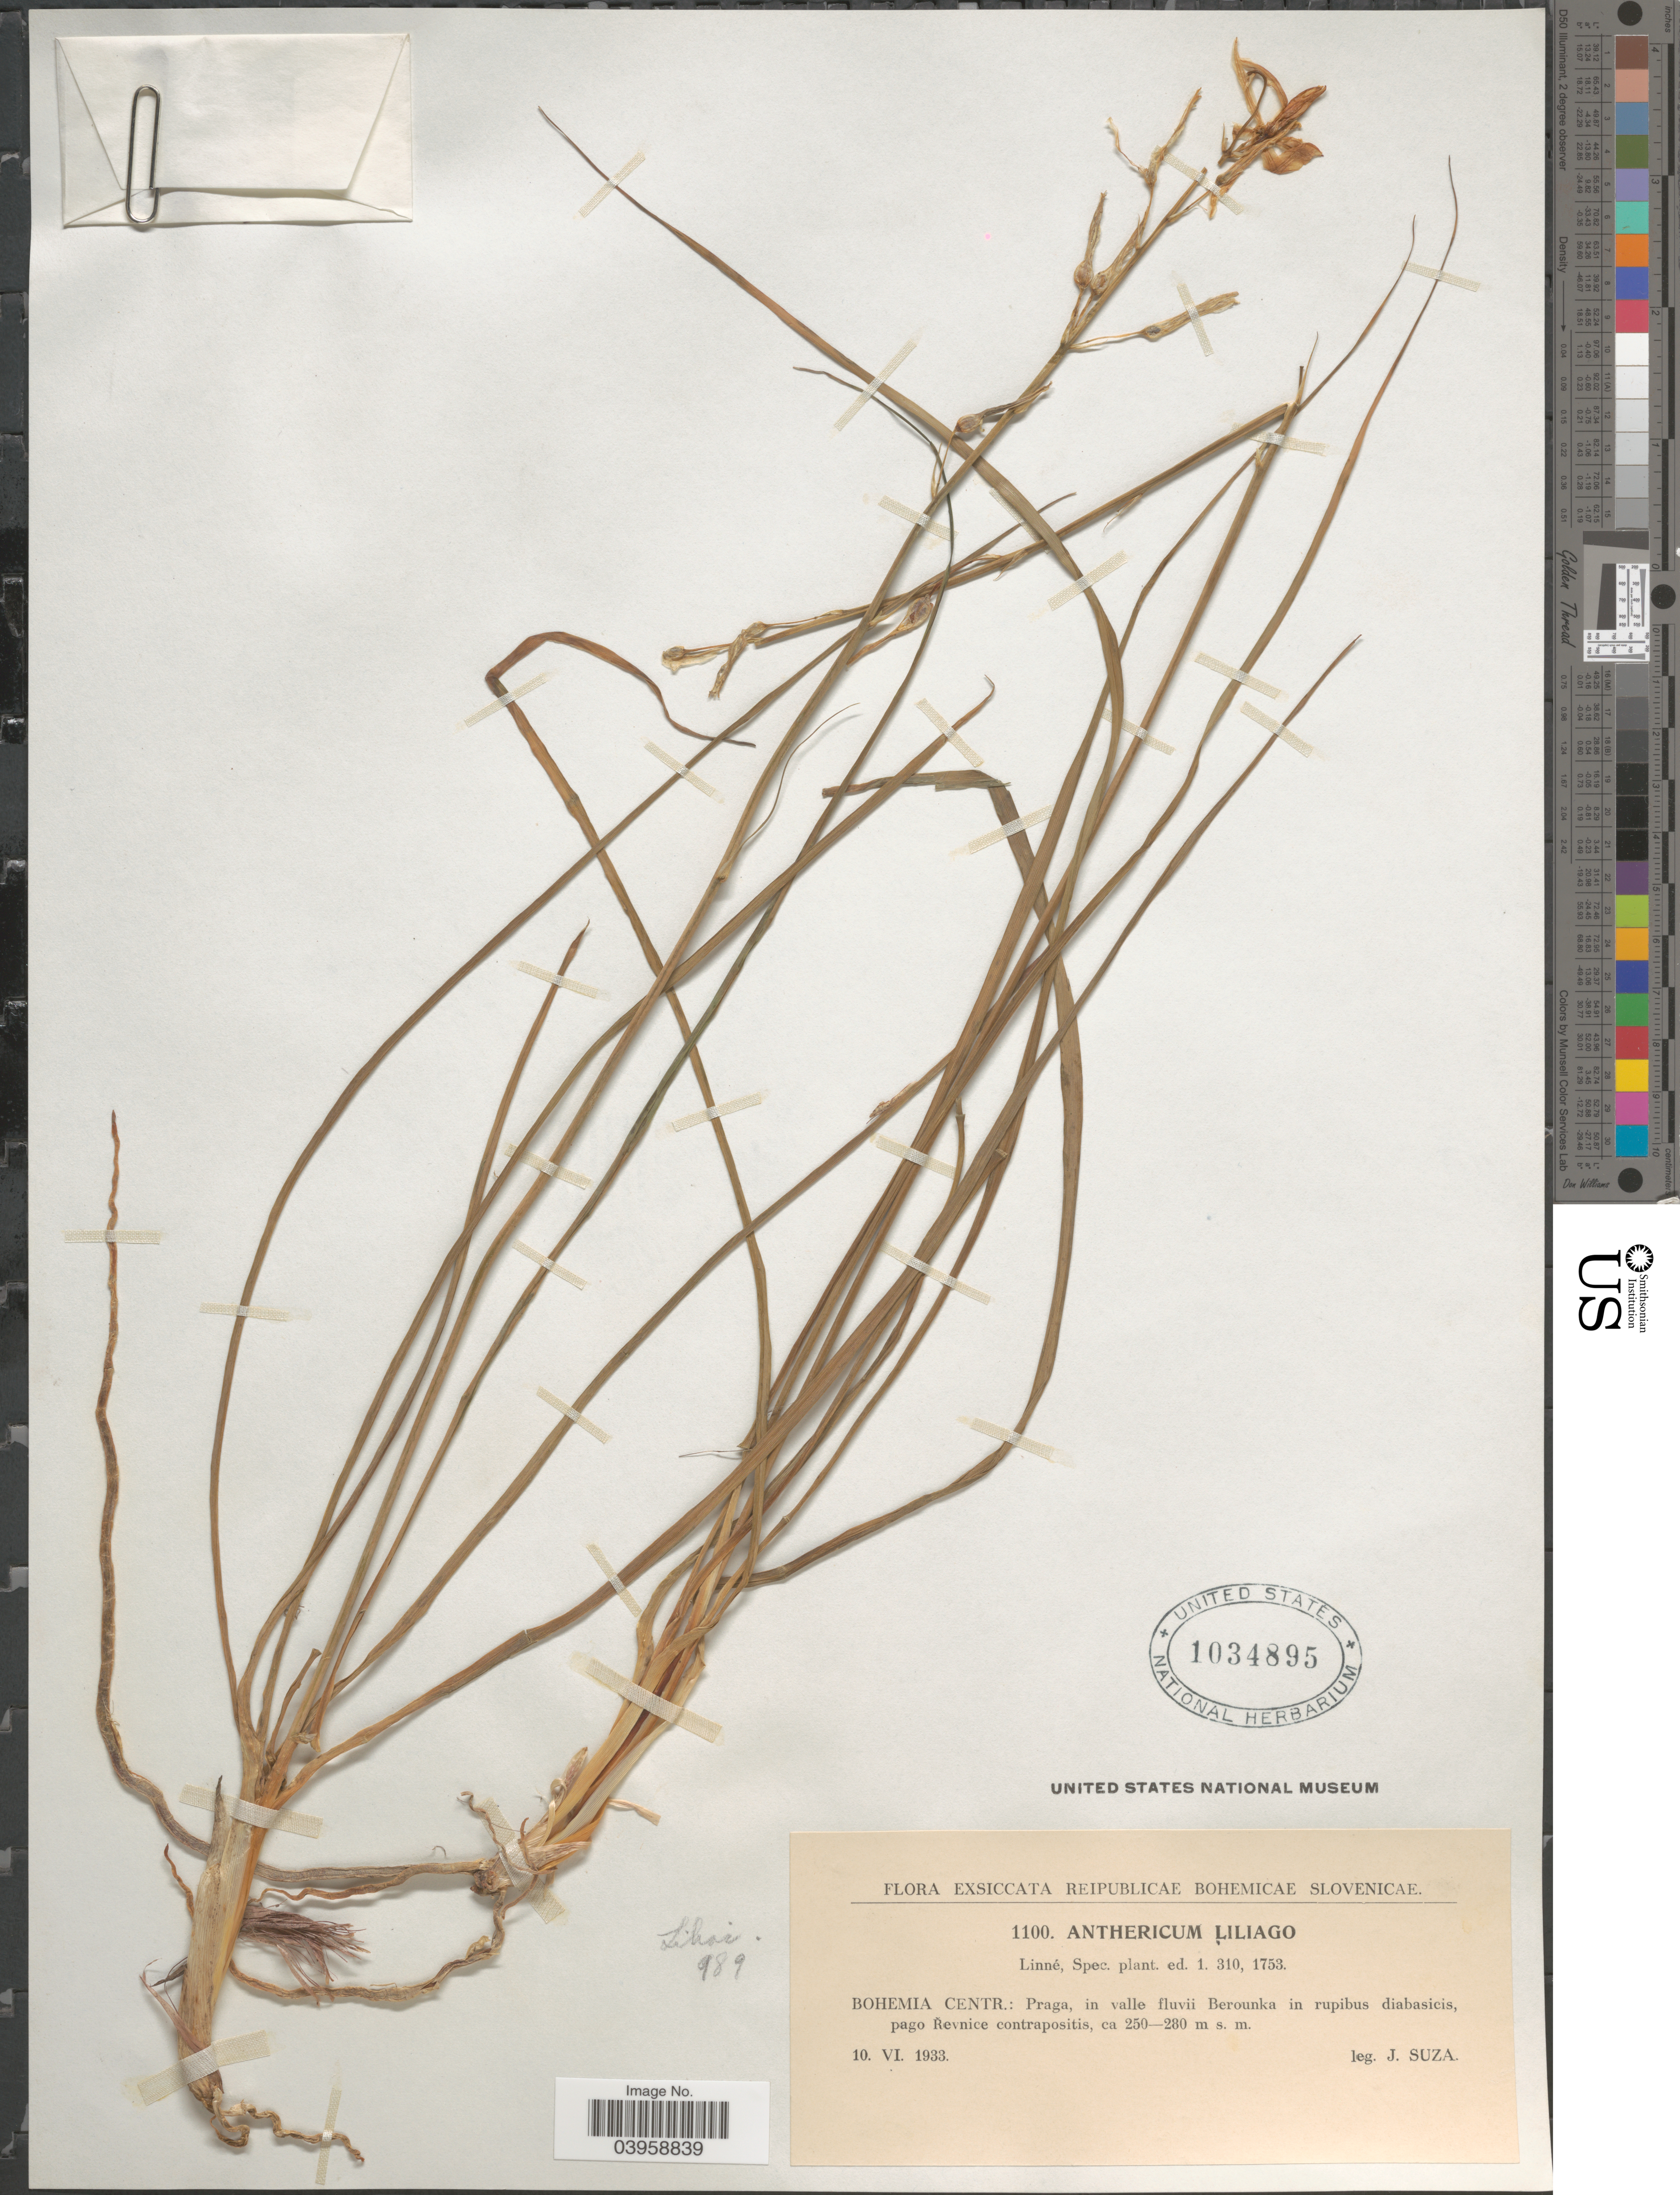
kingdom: Plantae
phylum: Tracheophyta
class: Liliopsida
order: Asparagales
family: Asparagaceae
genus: Anthericum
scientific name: Anthericum liliago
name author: L.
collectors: J. Suza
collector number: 1100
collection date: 1933-06-10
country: Czechia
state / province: Prague, Capital District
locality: Reipublicae Bohemicae Slovenicae. Bohemia Centr.: Praga, in valle fluvii Berounka in rupibus diabasicis, pago Revnice contrapositis.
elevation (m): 250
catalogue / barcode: US 1034895